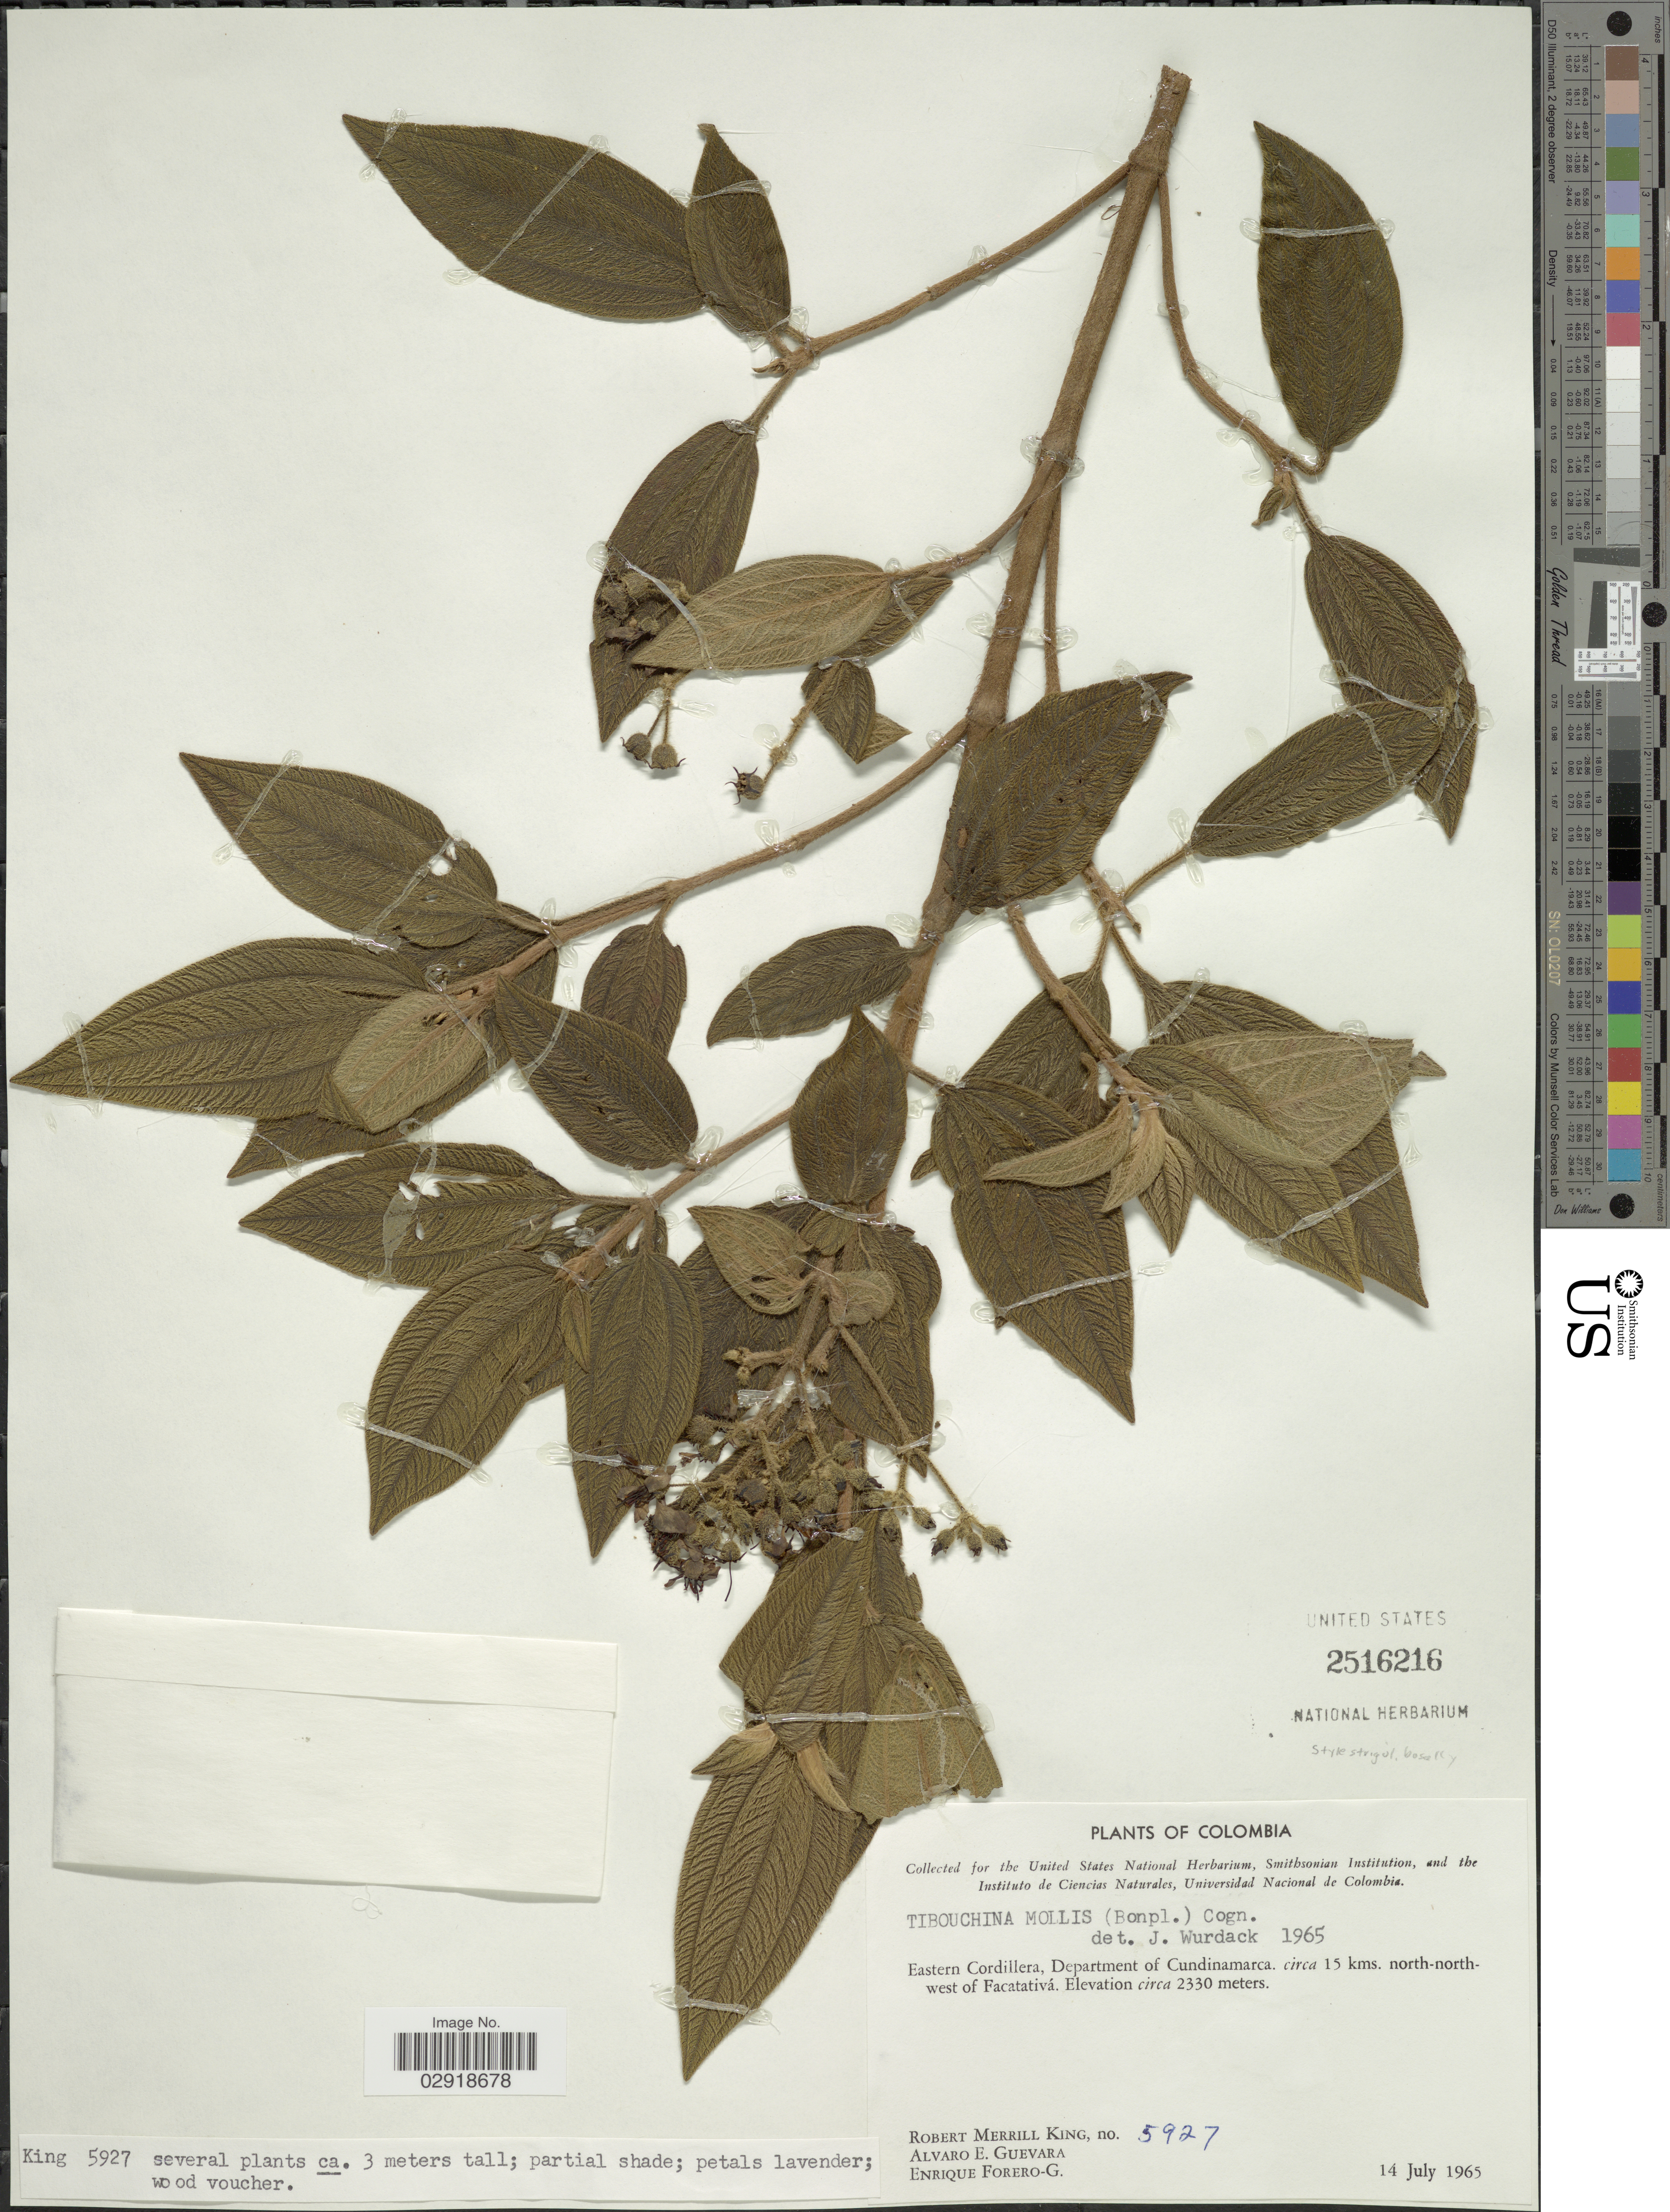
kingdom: Plantae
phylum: Tracheophyta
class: Magnoliopsida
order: Myrtales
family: Melastomataceae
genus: Chaetogastra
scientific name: Chaetogastra mollis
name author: (Bonpl.) DC.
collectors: R. M. King, A. E. Guevara & E. Forero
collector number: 5927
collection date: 1965-07-14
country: Colombia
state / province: Cundinamarca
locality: Eatsern Cordillera, Department of Cundinamarca. Circa 15 kms. north-north-west of Facatativá.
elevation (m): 2330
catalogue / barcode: US 2516216